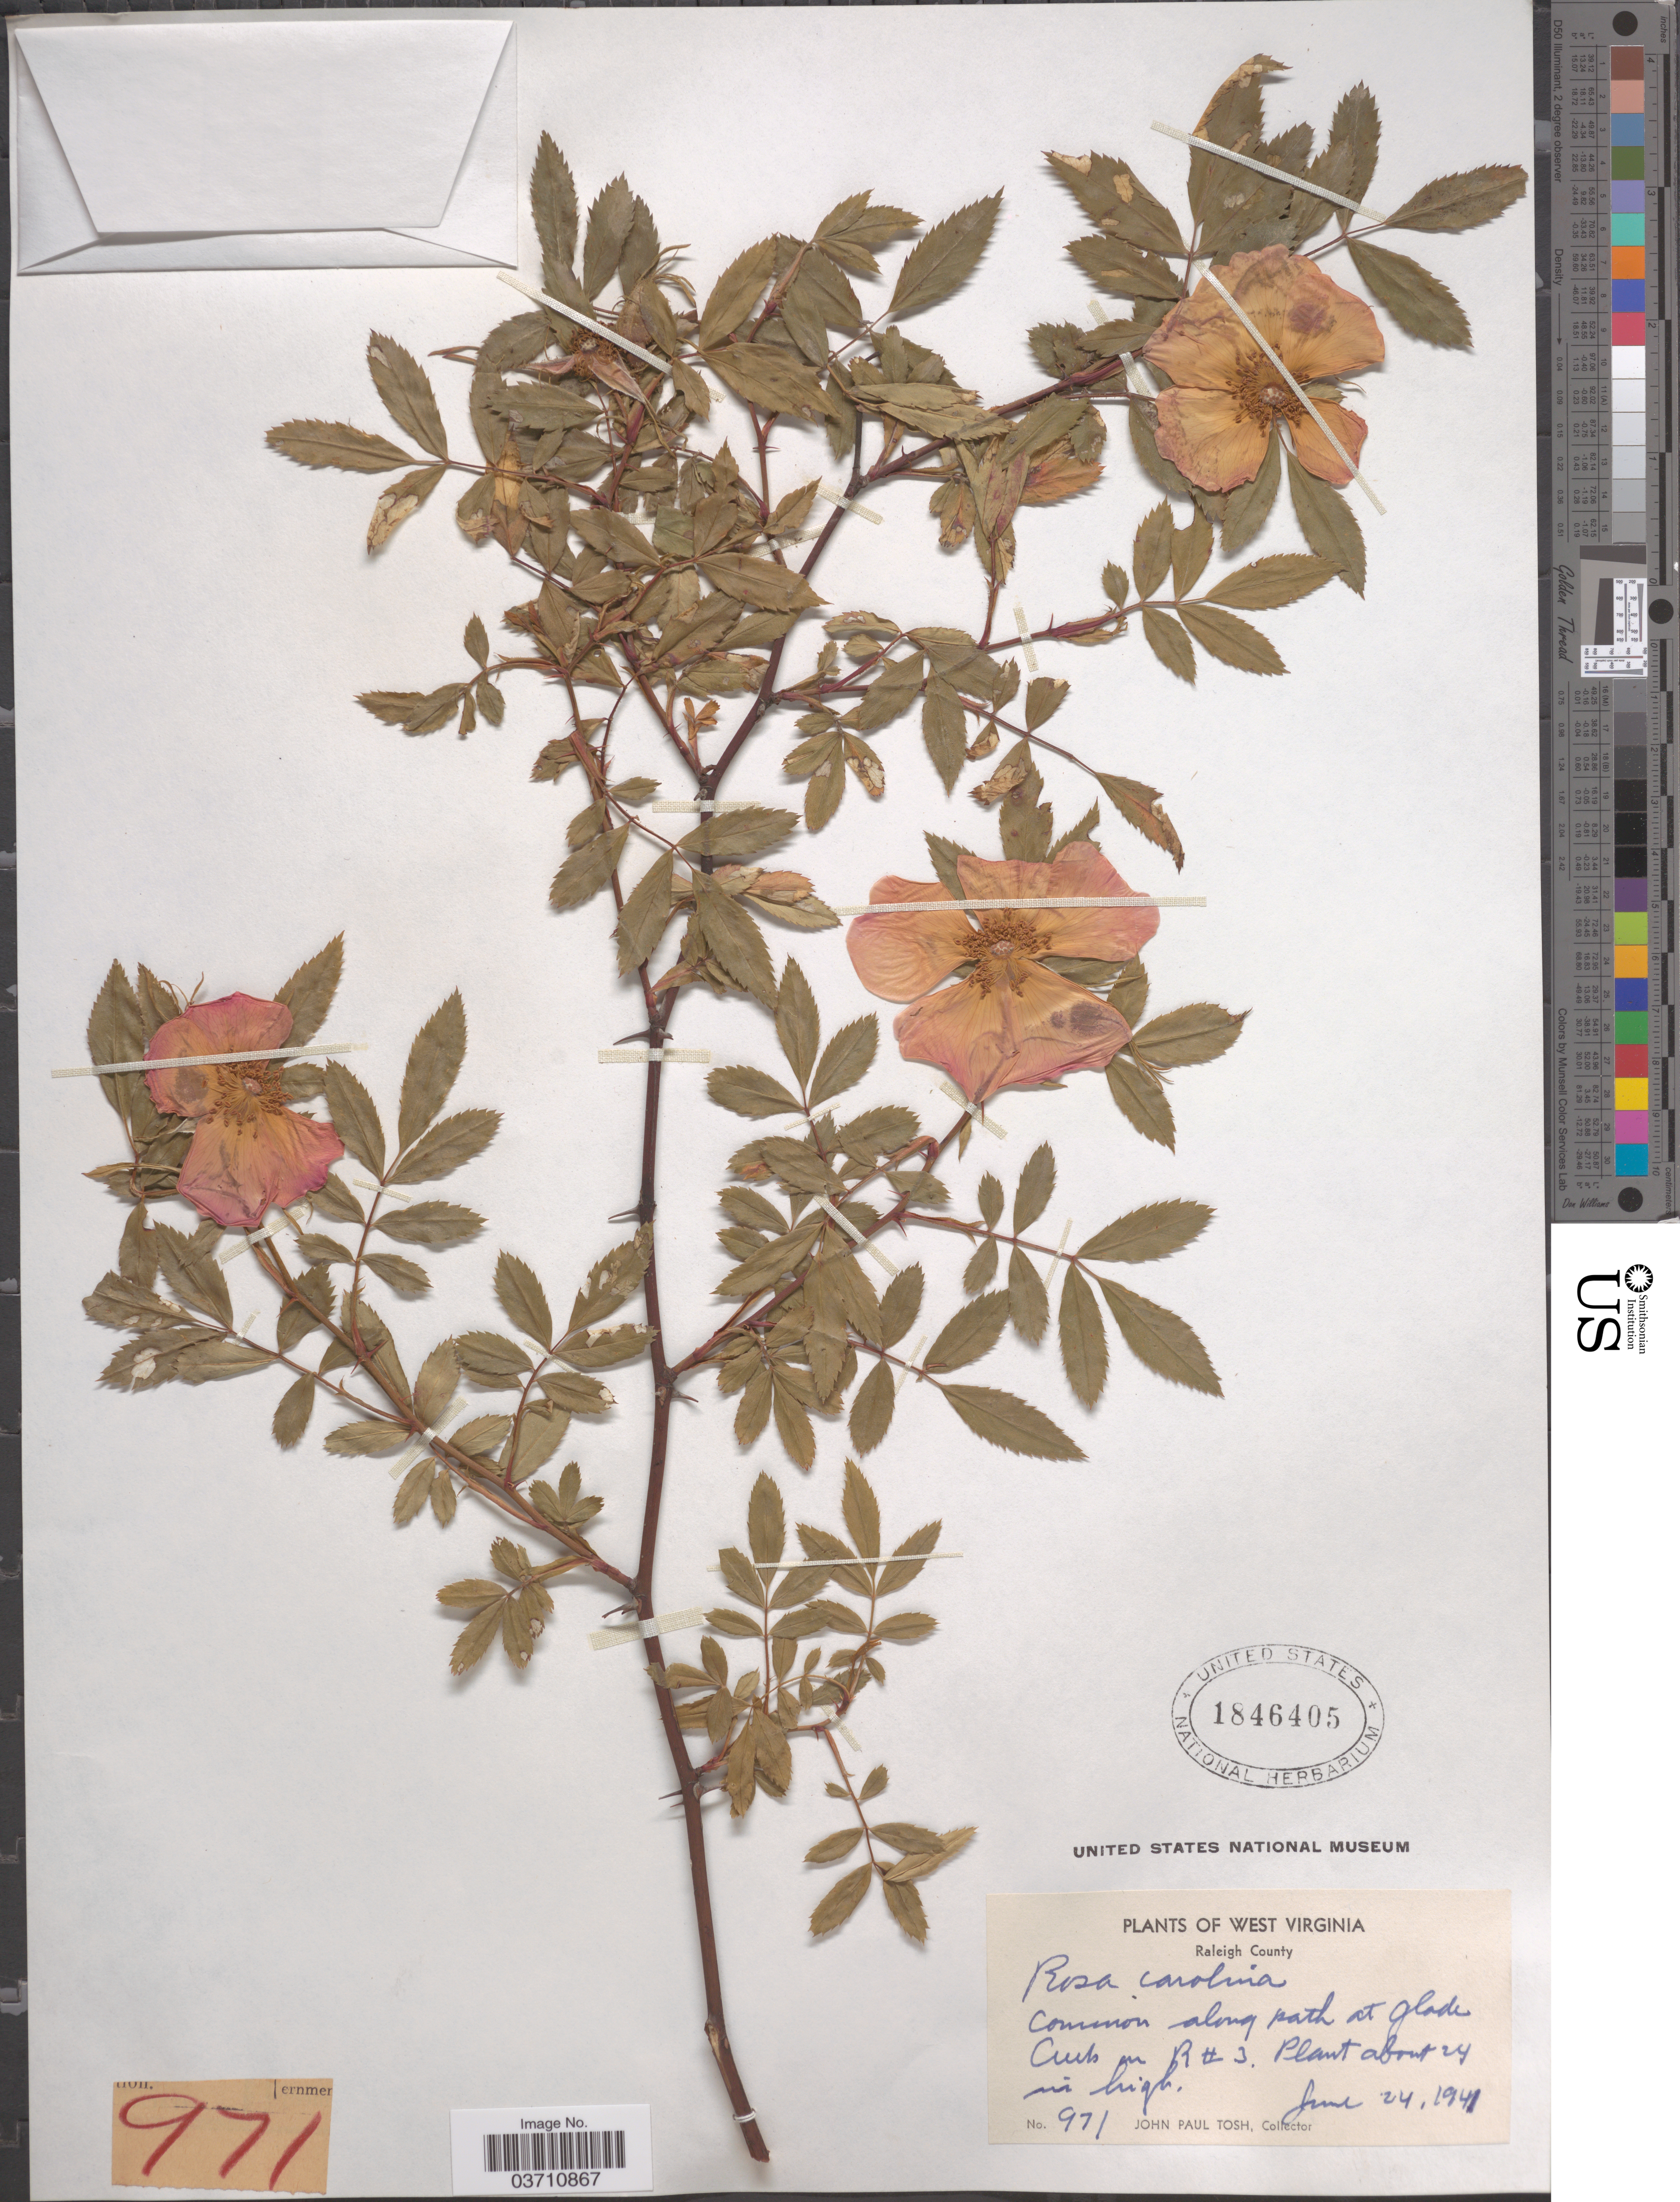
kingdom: Plantae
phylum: Tracheophyta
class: Magnoliopsida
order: Rosales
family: Rosaceae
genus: Rosa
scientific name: Rosa carolina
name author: L.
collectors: J. Tosh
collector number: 971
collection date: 1941-06-24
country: United States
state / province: West Virginia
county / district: Raleigh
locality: Raleigh County. Along path at Glade Creek on R #3.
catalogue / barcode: US 1846405